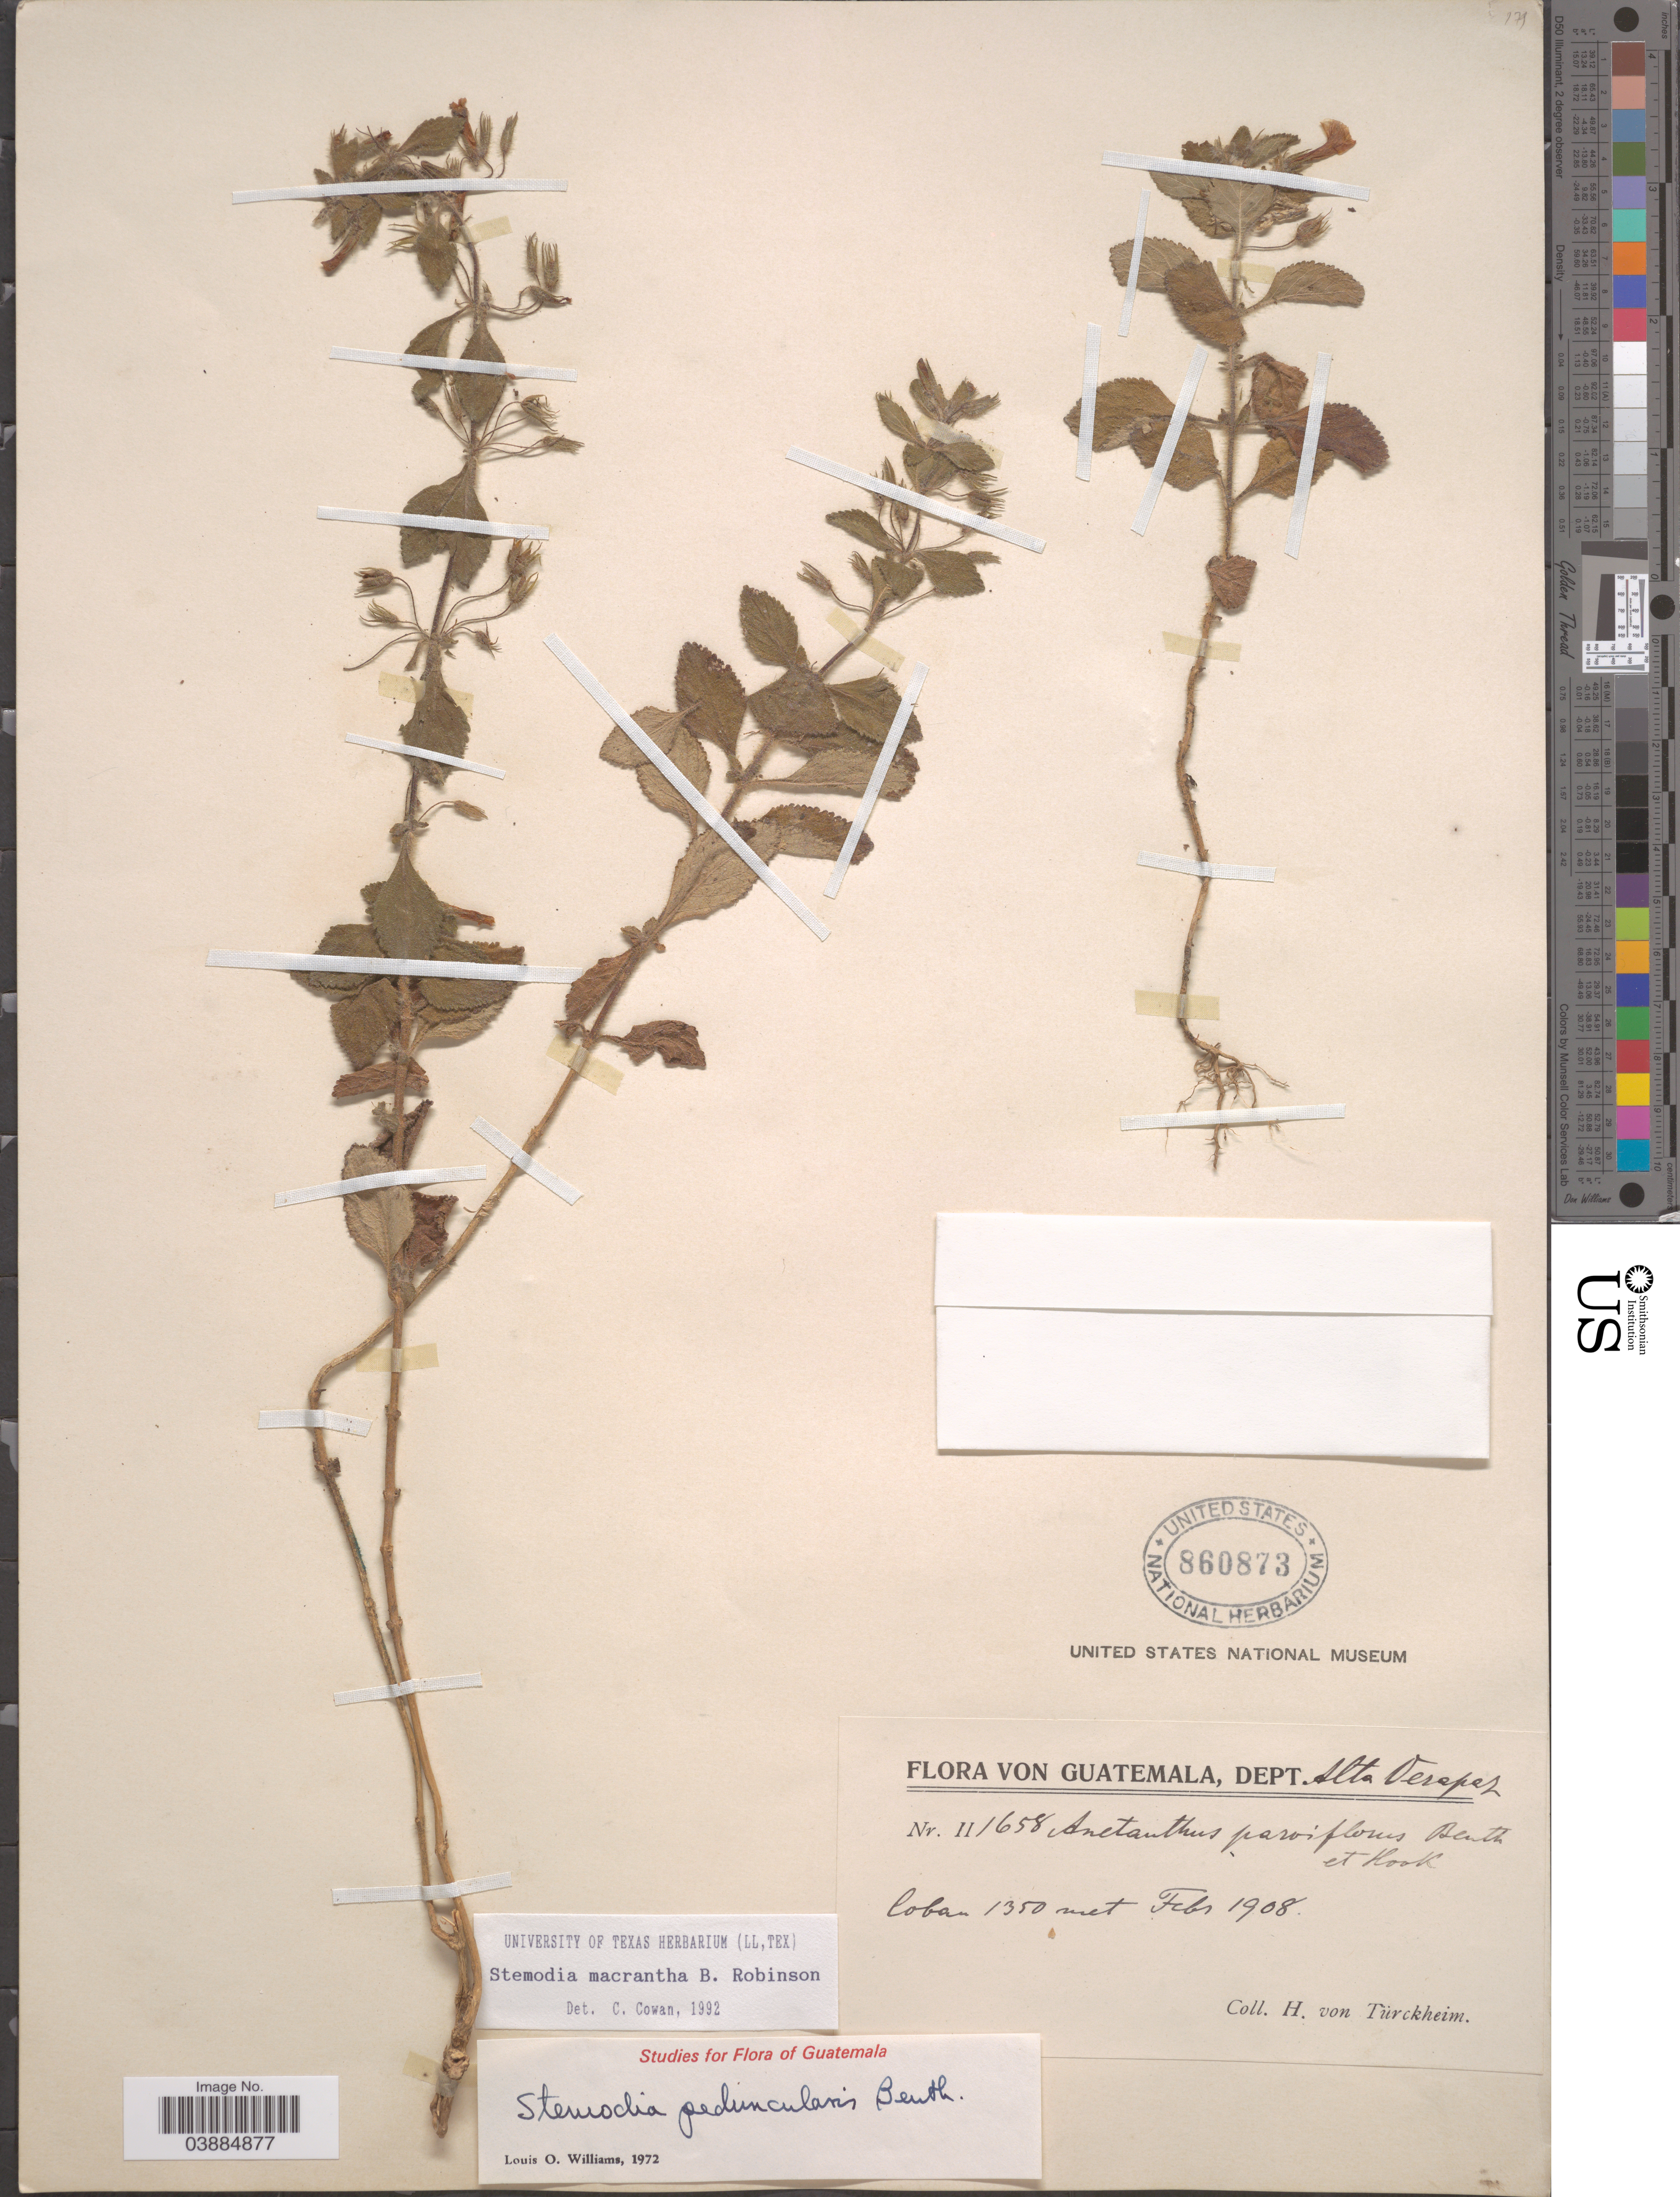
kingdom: Plantae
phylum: Tracheophyta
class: Magnoliopsida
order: Lamiales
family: Plantaginaceae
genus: Stemodia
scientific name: Stemodia micrantha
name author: Brandegee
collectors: H. von Türckheim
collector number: II1658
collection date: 1908-02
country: Guatemala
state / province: Alta Verapaz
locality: Dept. Alta Verapaz. Coban.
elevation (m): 1350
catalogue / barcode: US 860873